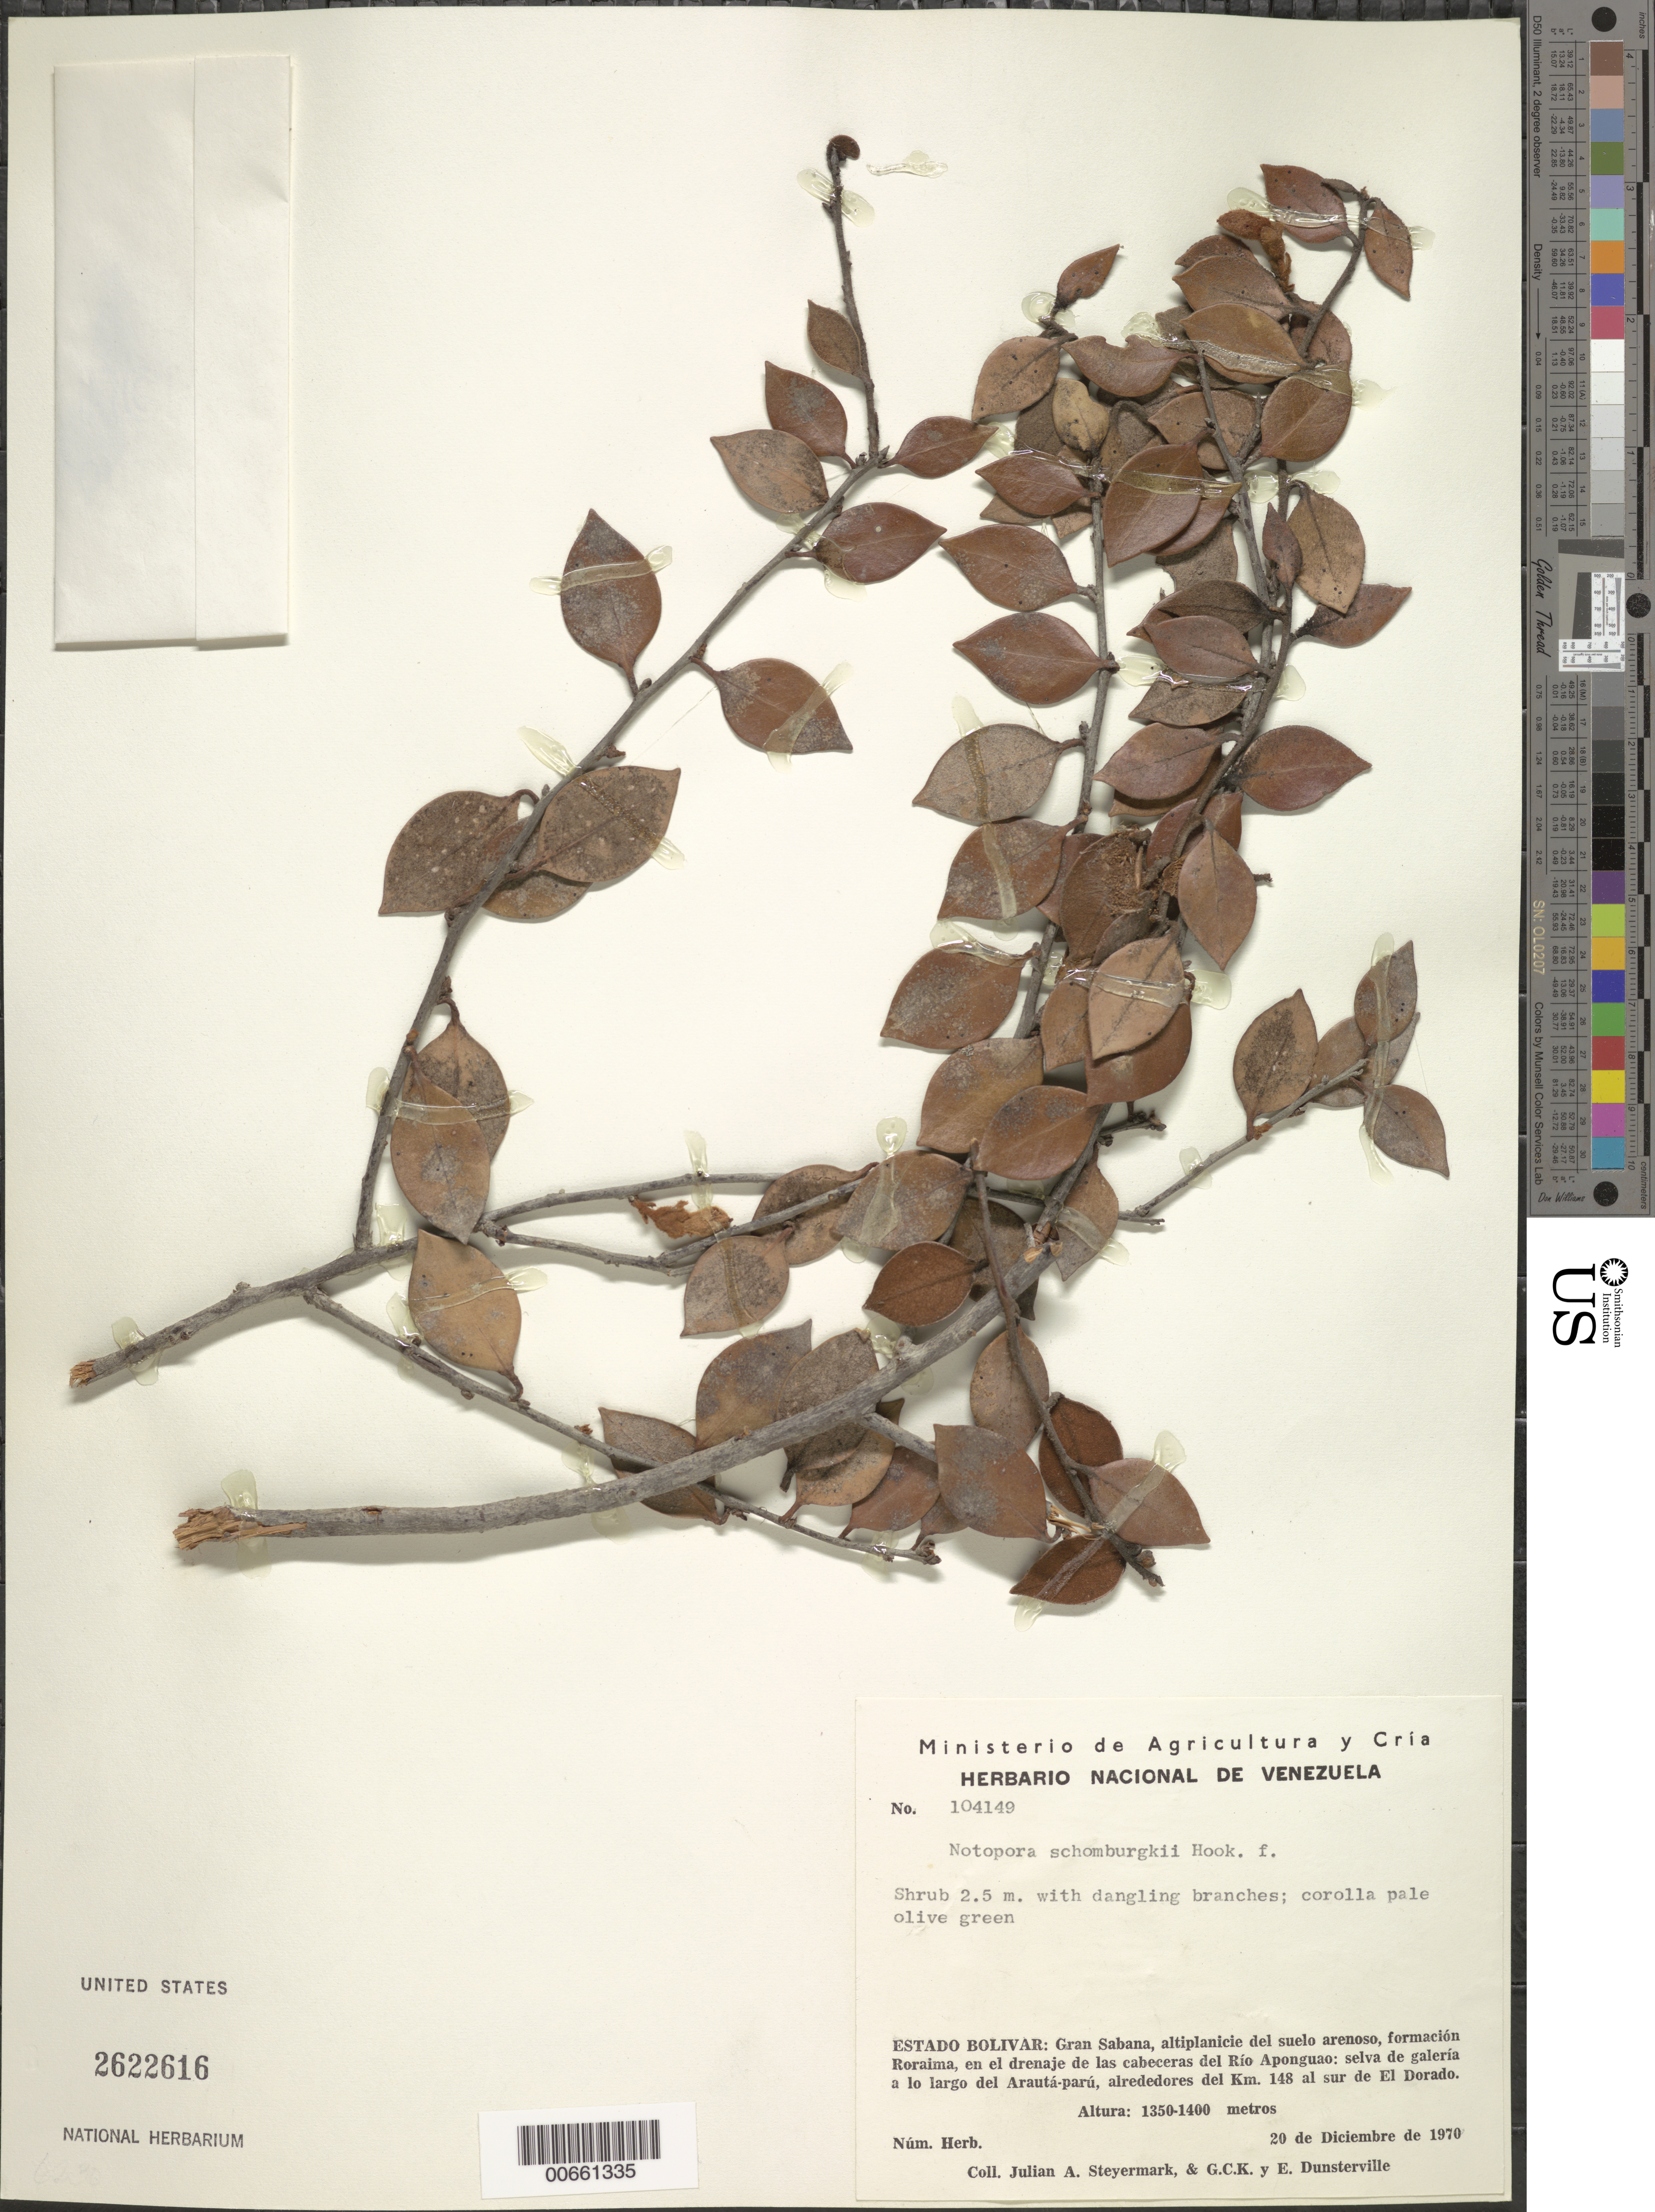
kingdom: Plantae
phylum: Tracheophyta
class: Magnoliopsida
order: Ericales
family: Ericaceae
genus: Notopora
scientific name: Notopora schomburgkii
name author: Hook. f.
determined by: Hooker, J. D.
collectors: J. Steyermark, G. C. K. Dunsterville & E. Dunsterville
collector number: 104149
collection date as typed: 20-Dec-70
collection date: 1970-12-20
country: Venezuela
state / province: Bolívar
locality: Gran Sabana, formacion Roraima, Río Aponguao; a lo largo del Arautá-parú, alrededores del km 148 al sur de El Dorado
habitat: Gallery forest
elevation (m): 1350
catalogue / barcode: US 2622616